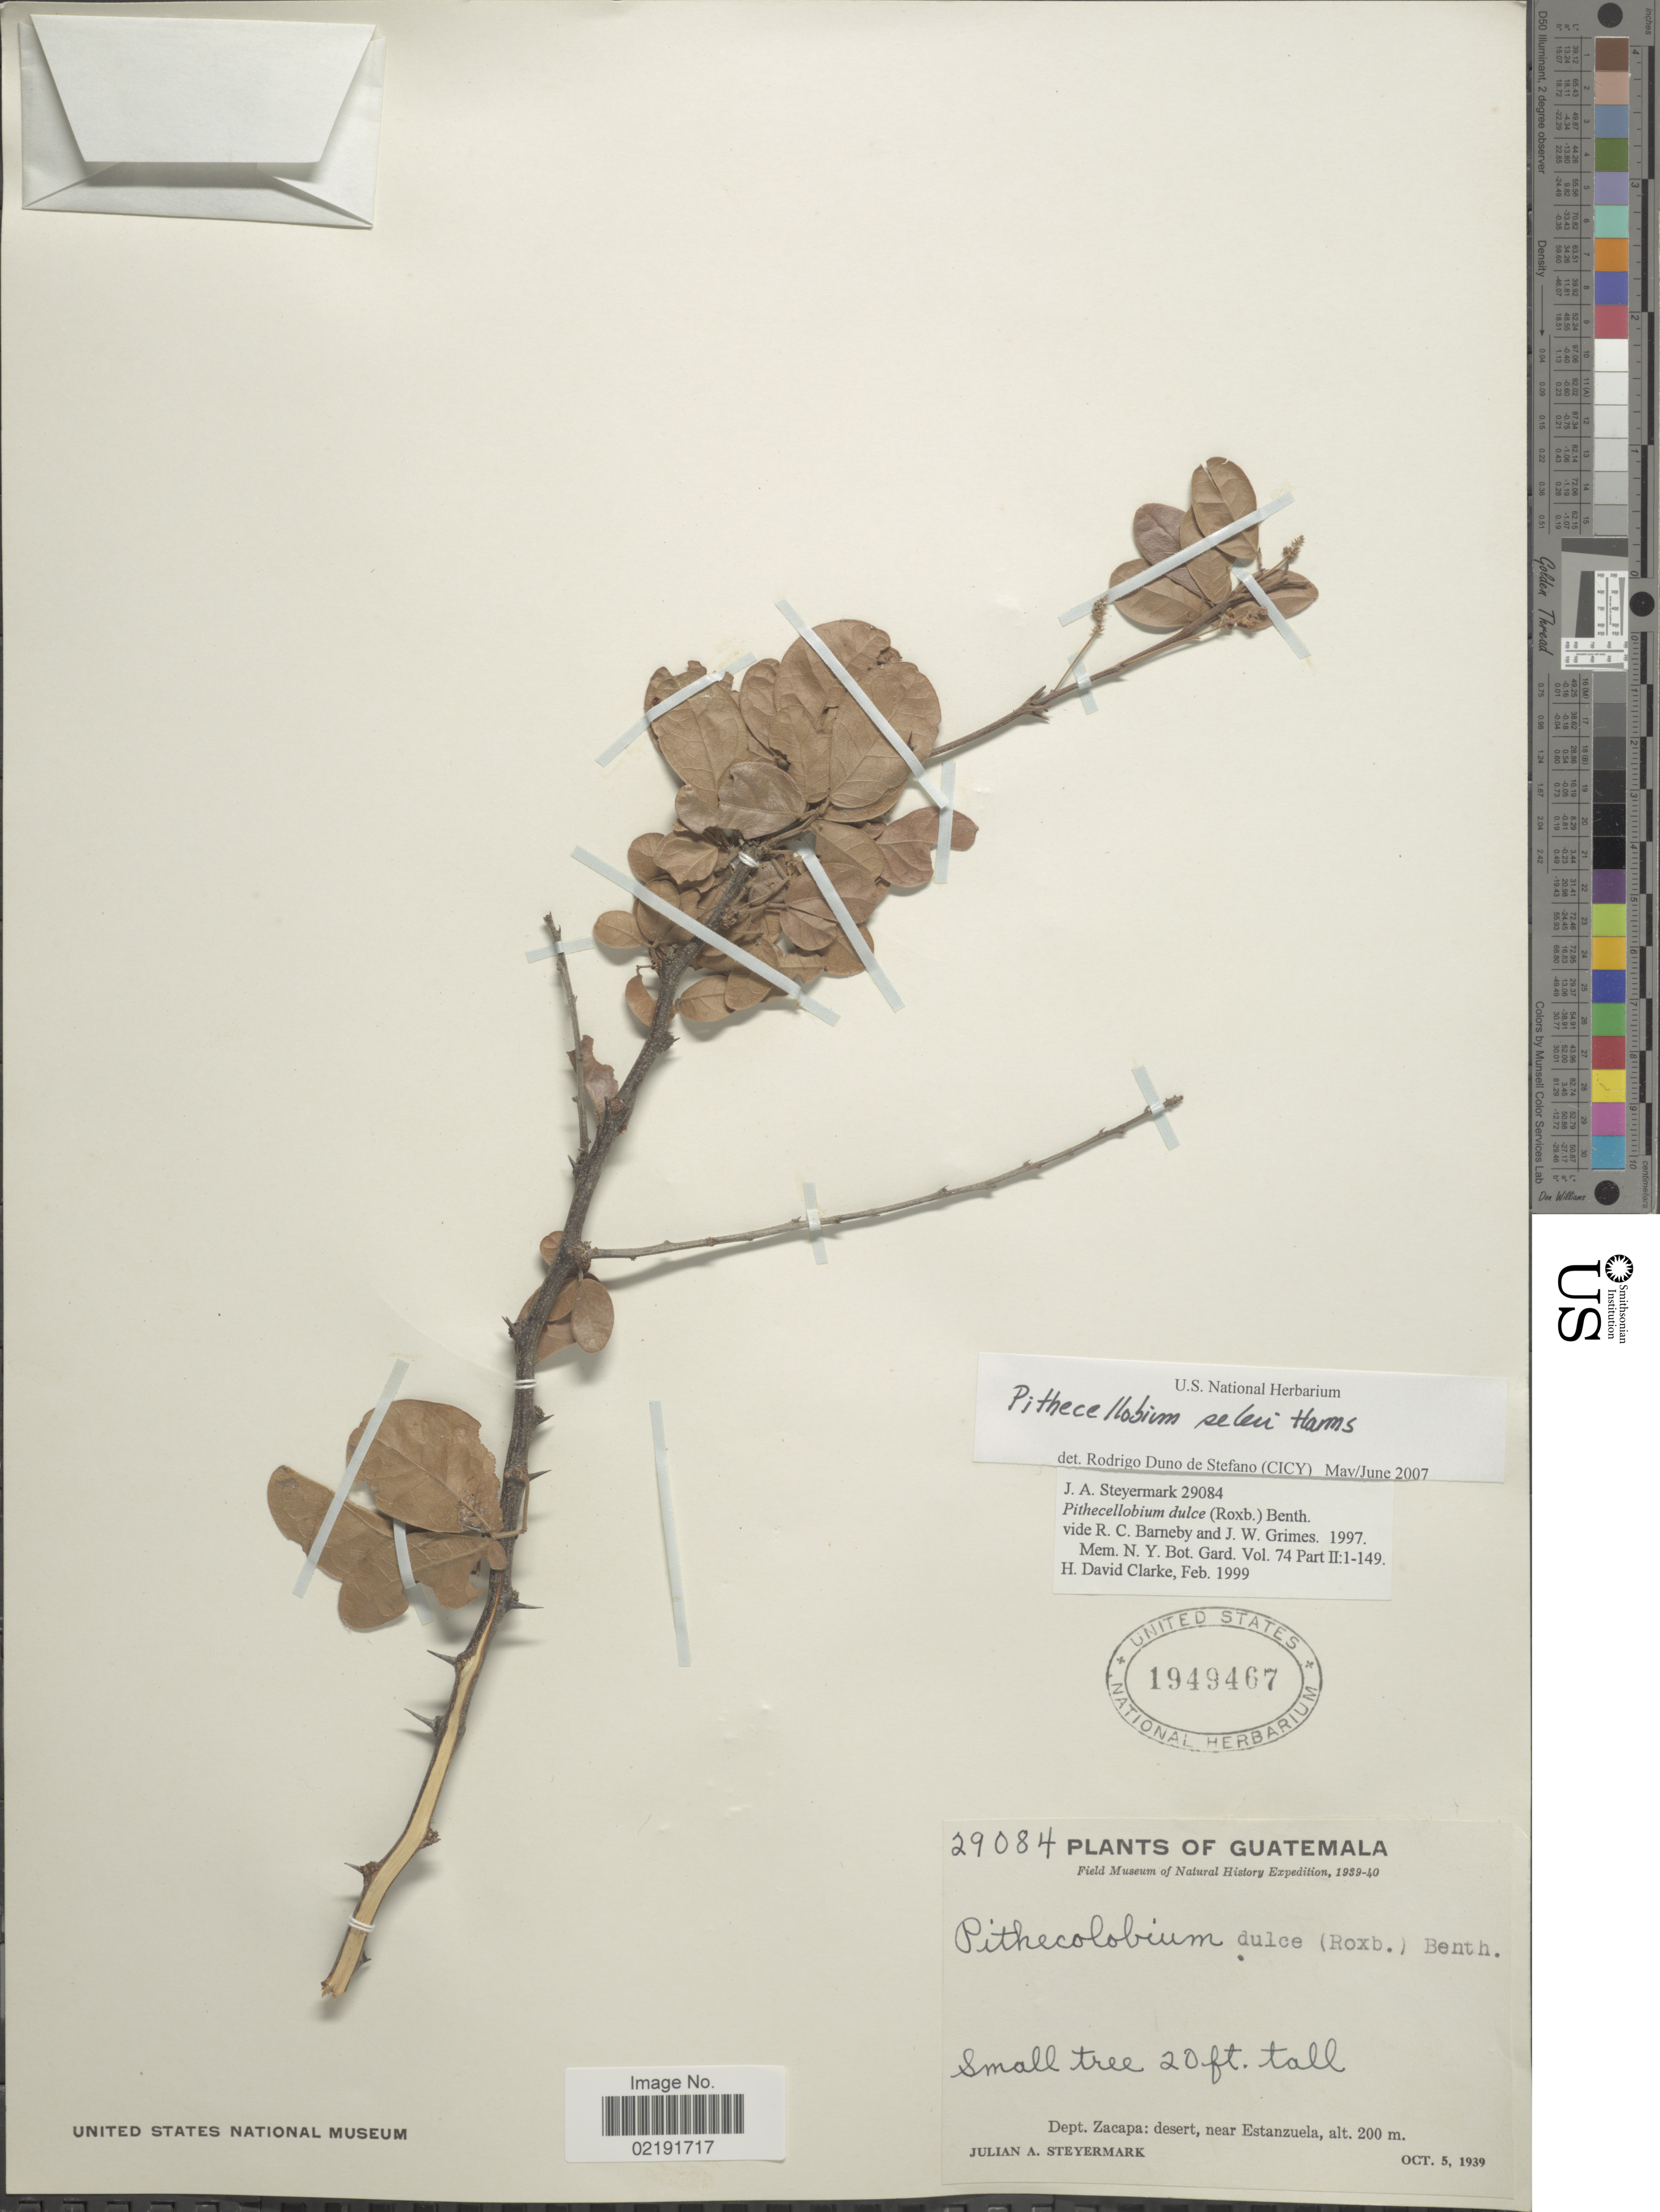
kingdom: Plantae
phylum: Tracheophyta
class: Magnoliopsida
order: Fabales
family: Fabaceae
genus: Pithecellobium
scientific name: Pithecellobium seleri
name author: Harms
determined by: Duno de Stefano, R.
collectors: J. Steyermark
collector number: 29084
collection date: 1939-10-05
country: Guatemala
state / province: Zacapa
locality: Dept. Zacapa: desert, near Estanzuela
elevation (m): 200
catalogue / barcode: US 1949467